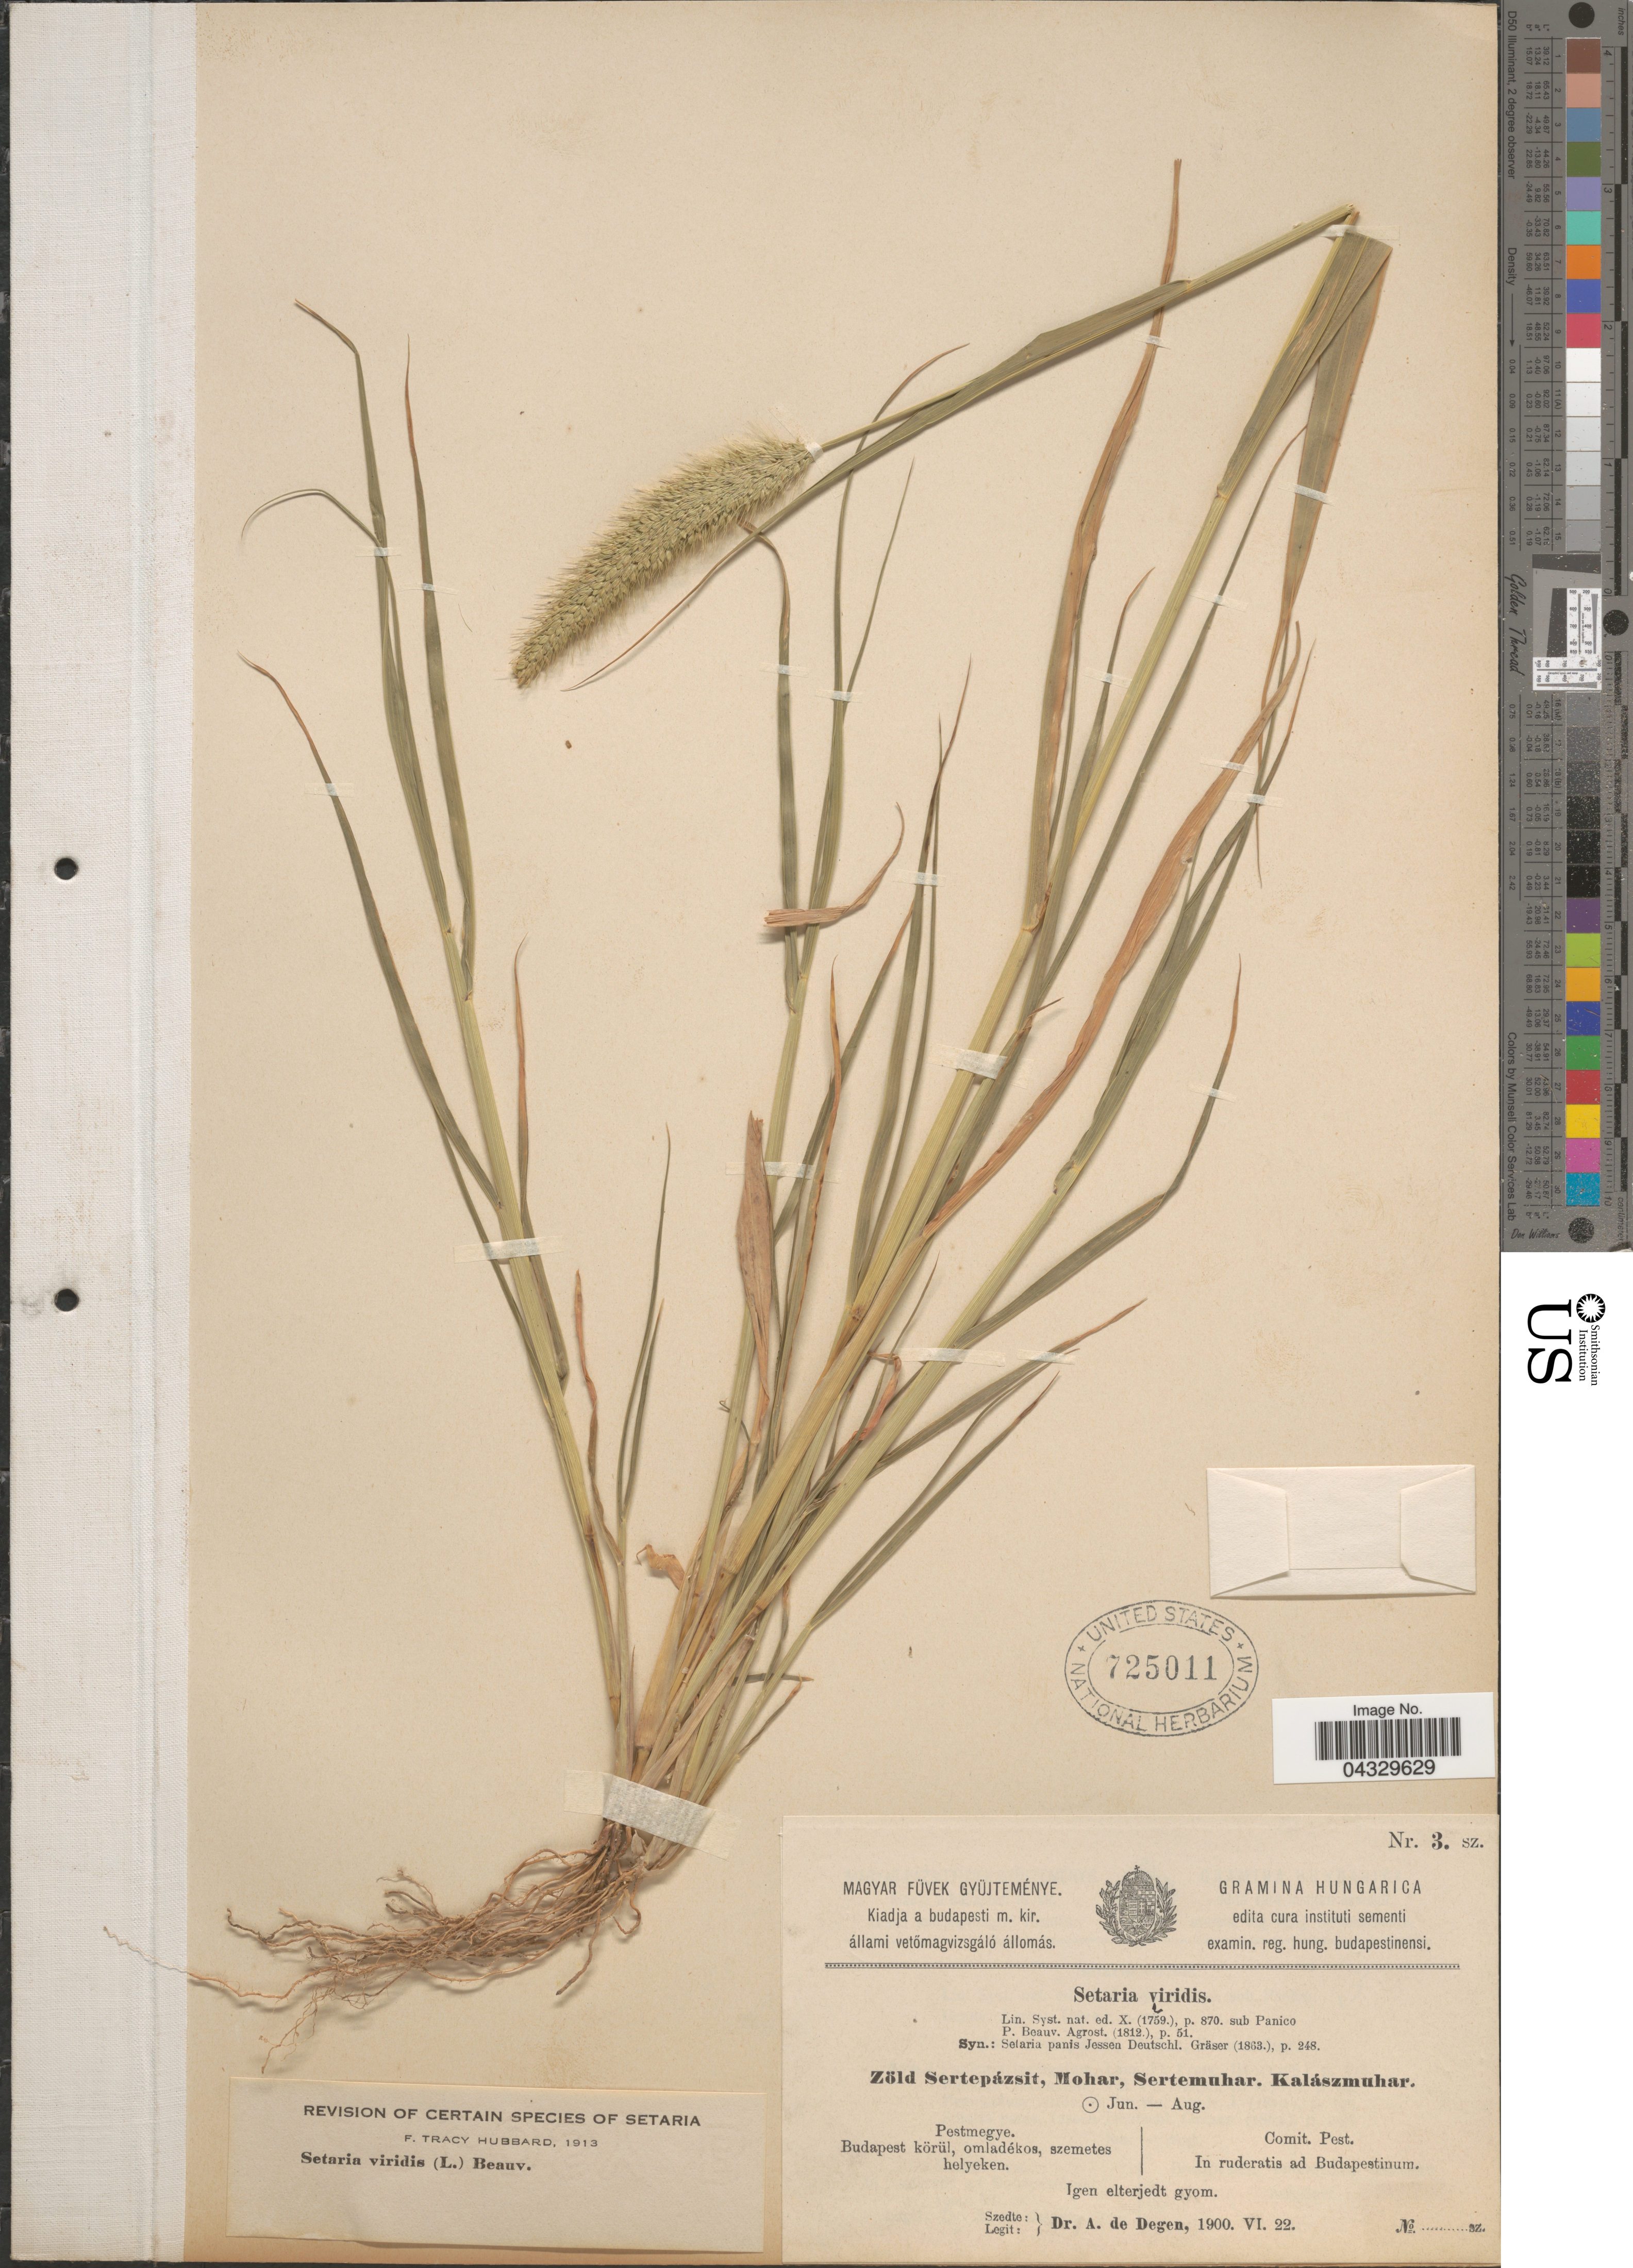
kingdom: Plantae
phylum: Tracheophyta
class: Liliopsida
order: Poales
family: Poaceae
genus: Setaria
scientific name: Setaria viridis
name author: (L.) P. Beauv.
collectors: A. Degen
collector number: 3?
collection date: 1900-06-22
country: Hungary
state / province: Pest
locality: Comit. Pest. In ruderatis ad Budapestinum.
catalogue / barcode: US 725011